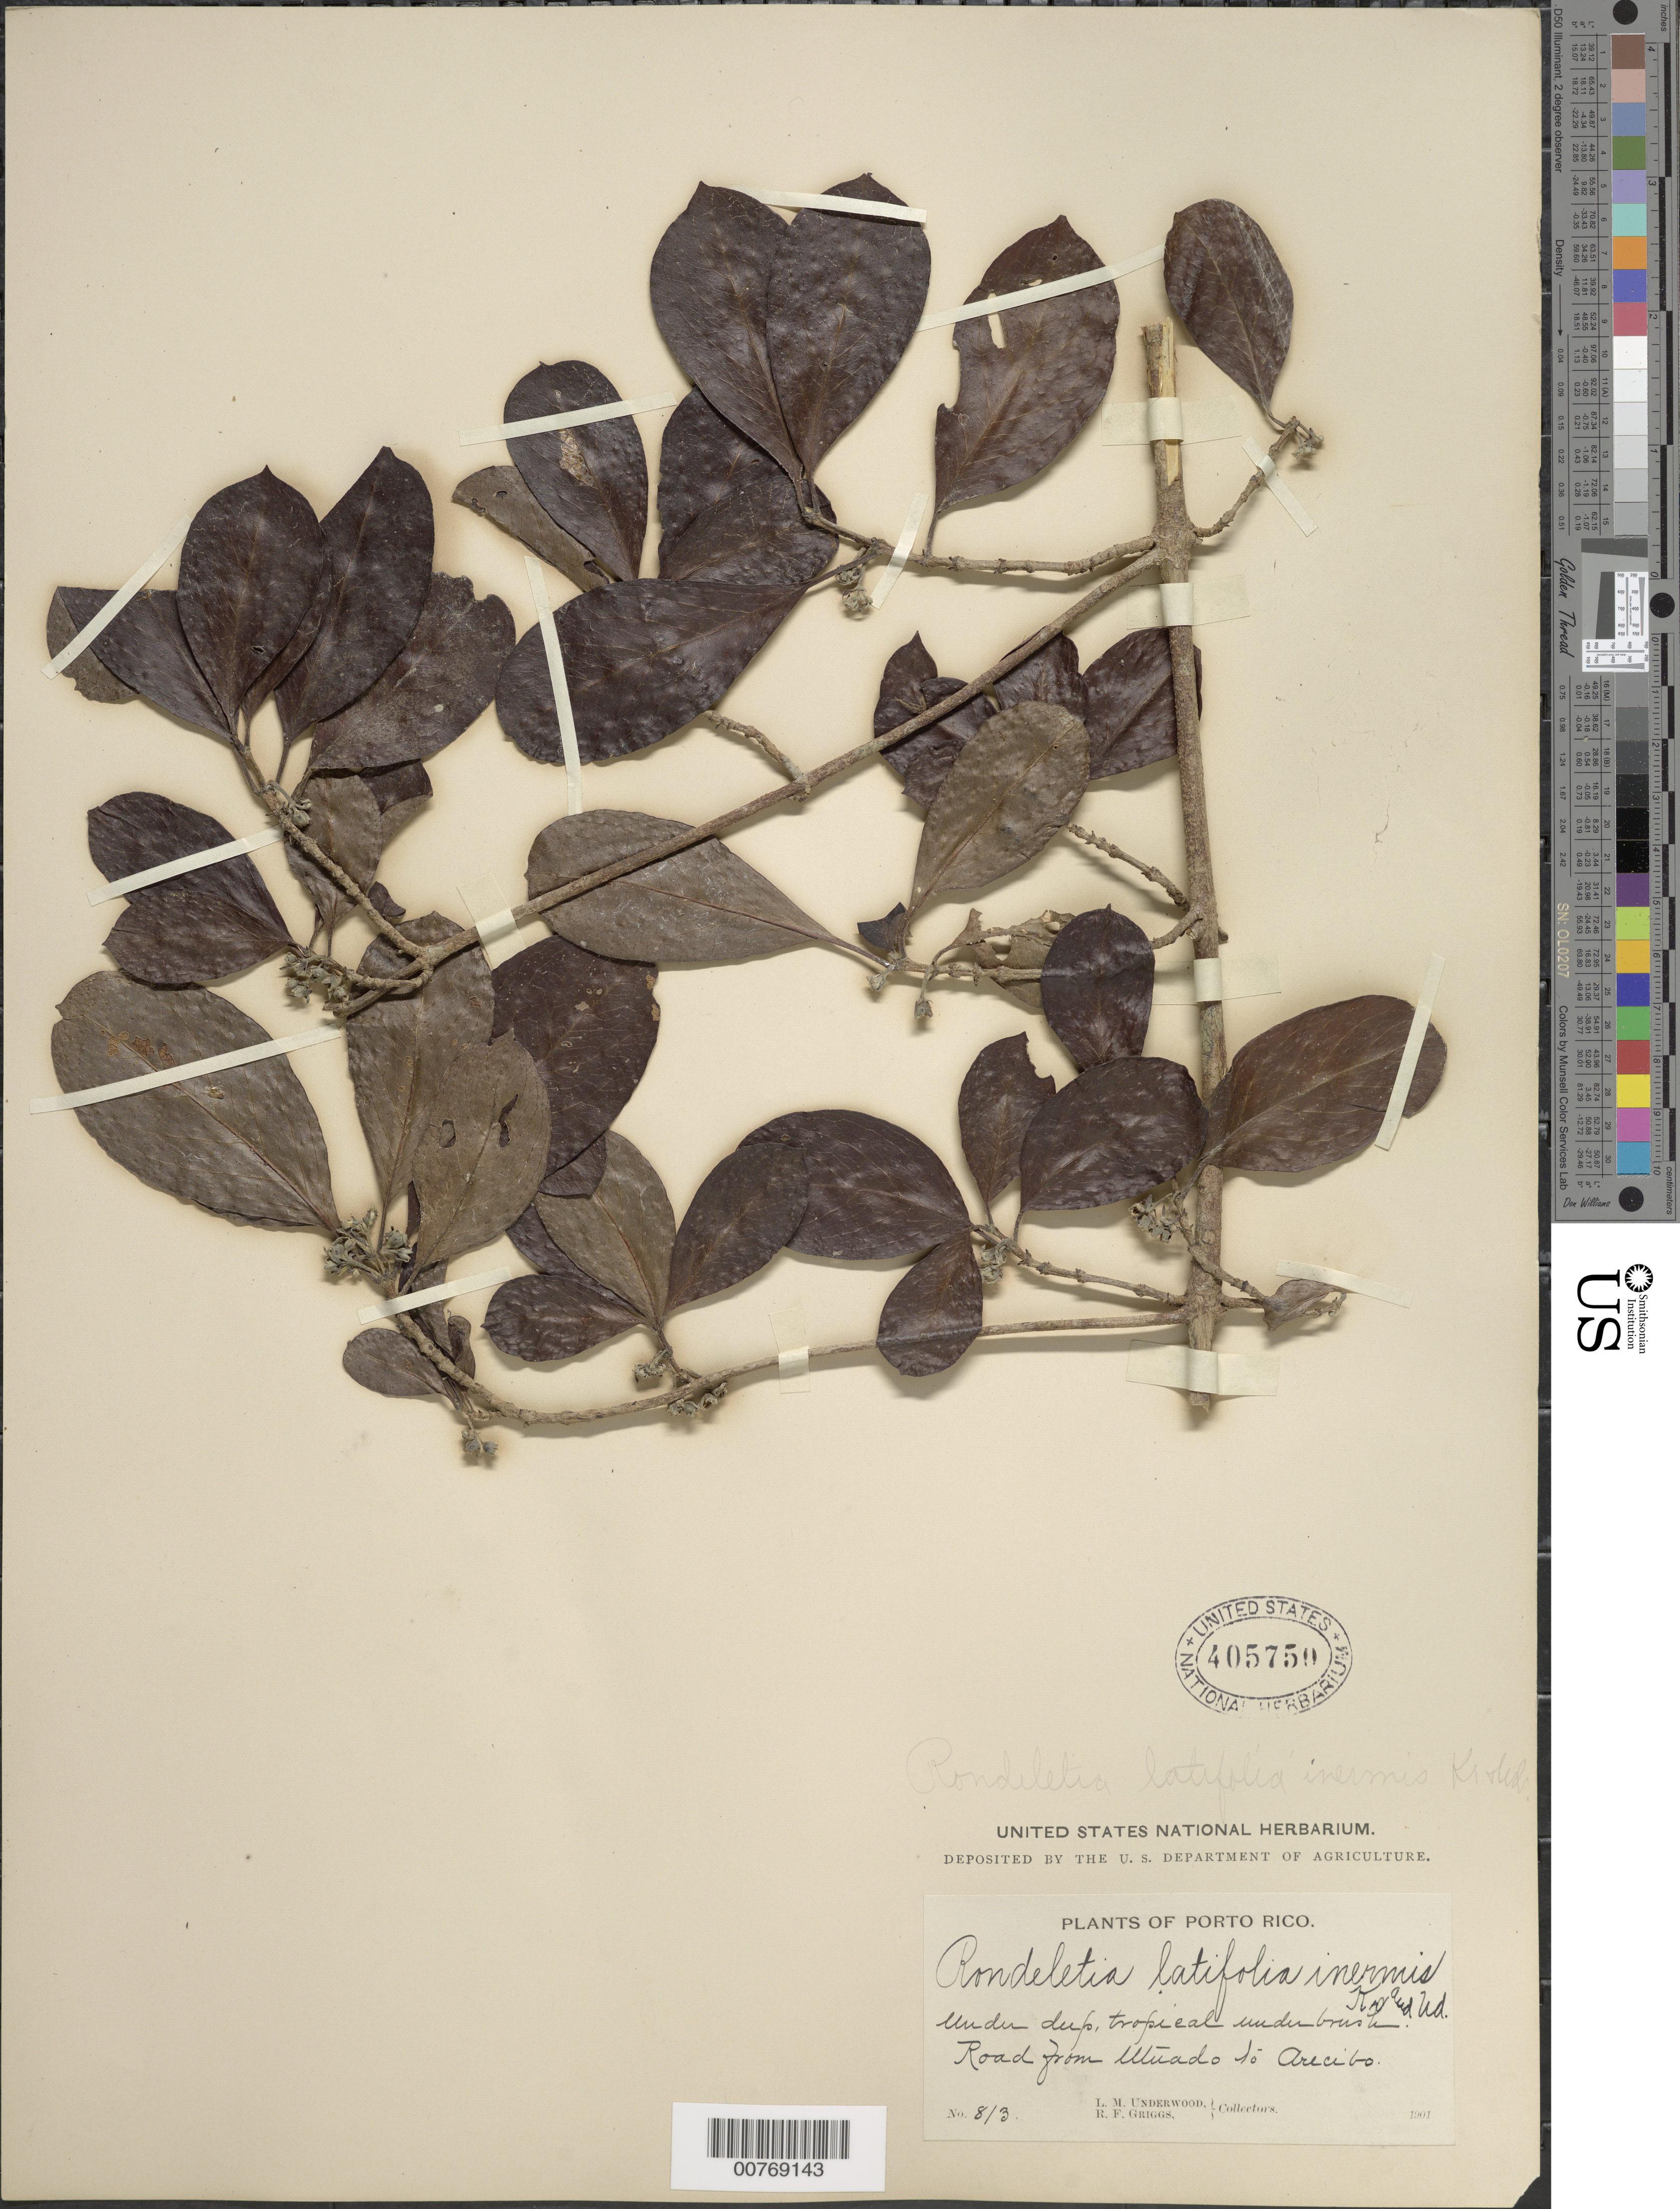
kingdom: Plantae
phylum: Tracheophyta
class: Magnoliopsida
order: Gentianales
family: Rubiaceae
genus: Rondeletia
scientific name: Rondeletia inermis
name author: (Spreng.) Krug & Urb.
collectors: L. M. Underwood & R. F. Griggs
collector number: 813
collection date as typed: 1901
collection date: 1901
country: Puerto Rico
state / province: Arecibo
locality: Road from Utuado to Arecibo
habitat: Under deep tropical underbrush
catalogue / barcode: US 405750